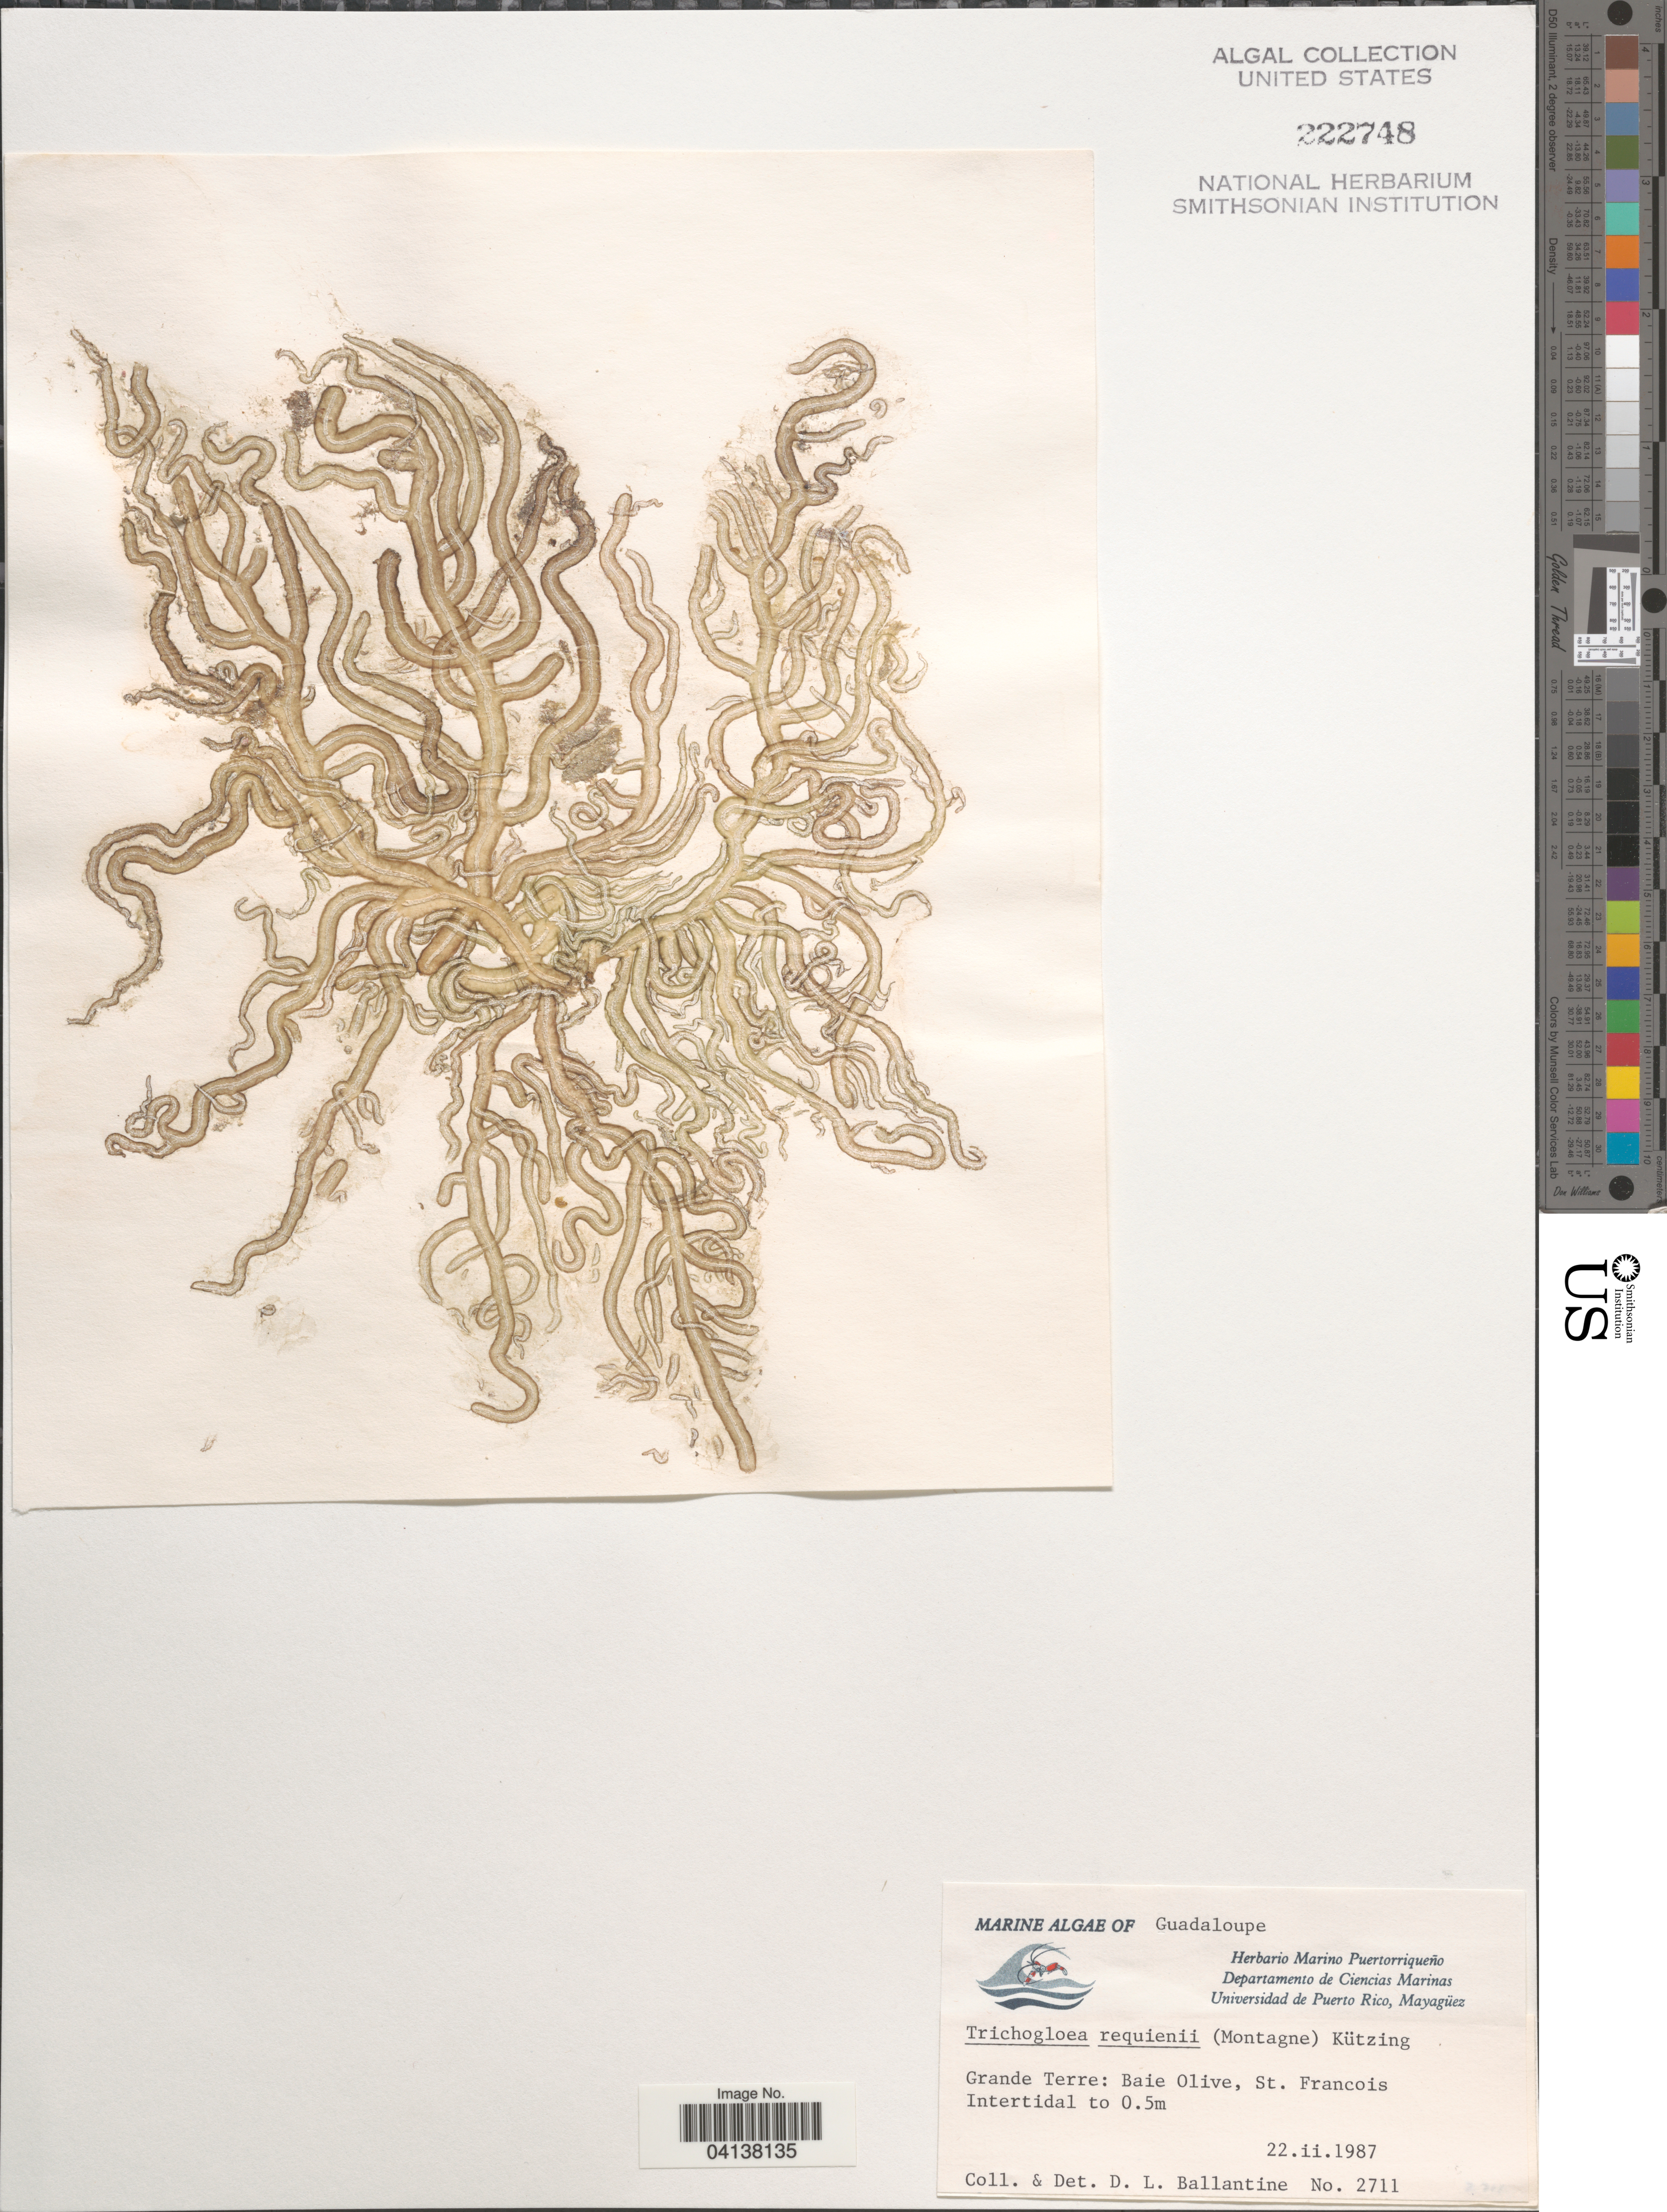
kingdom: Plantae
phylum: Rhodophyta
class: Florideophyceae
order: Nemaliales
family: Liagoraceae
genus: Trichogloea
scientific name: Trichogloea requienii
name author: (Mont.) Kütz.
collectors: D.L. Ballantine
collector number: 2711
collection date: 1987-02-22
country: Guadeloupe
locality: Grande Terre: Baie Olive, St. Francois.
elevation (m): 0.5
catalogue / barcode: US 222748